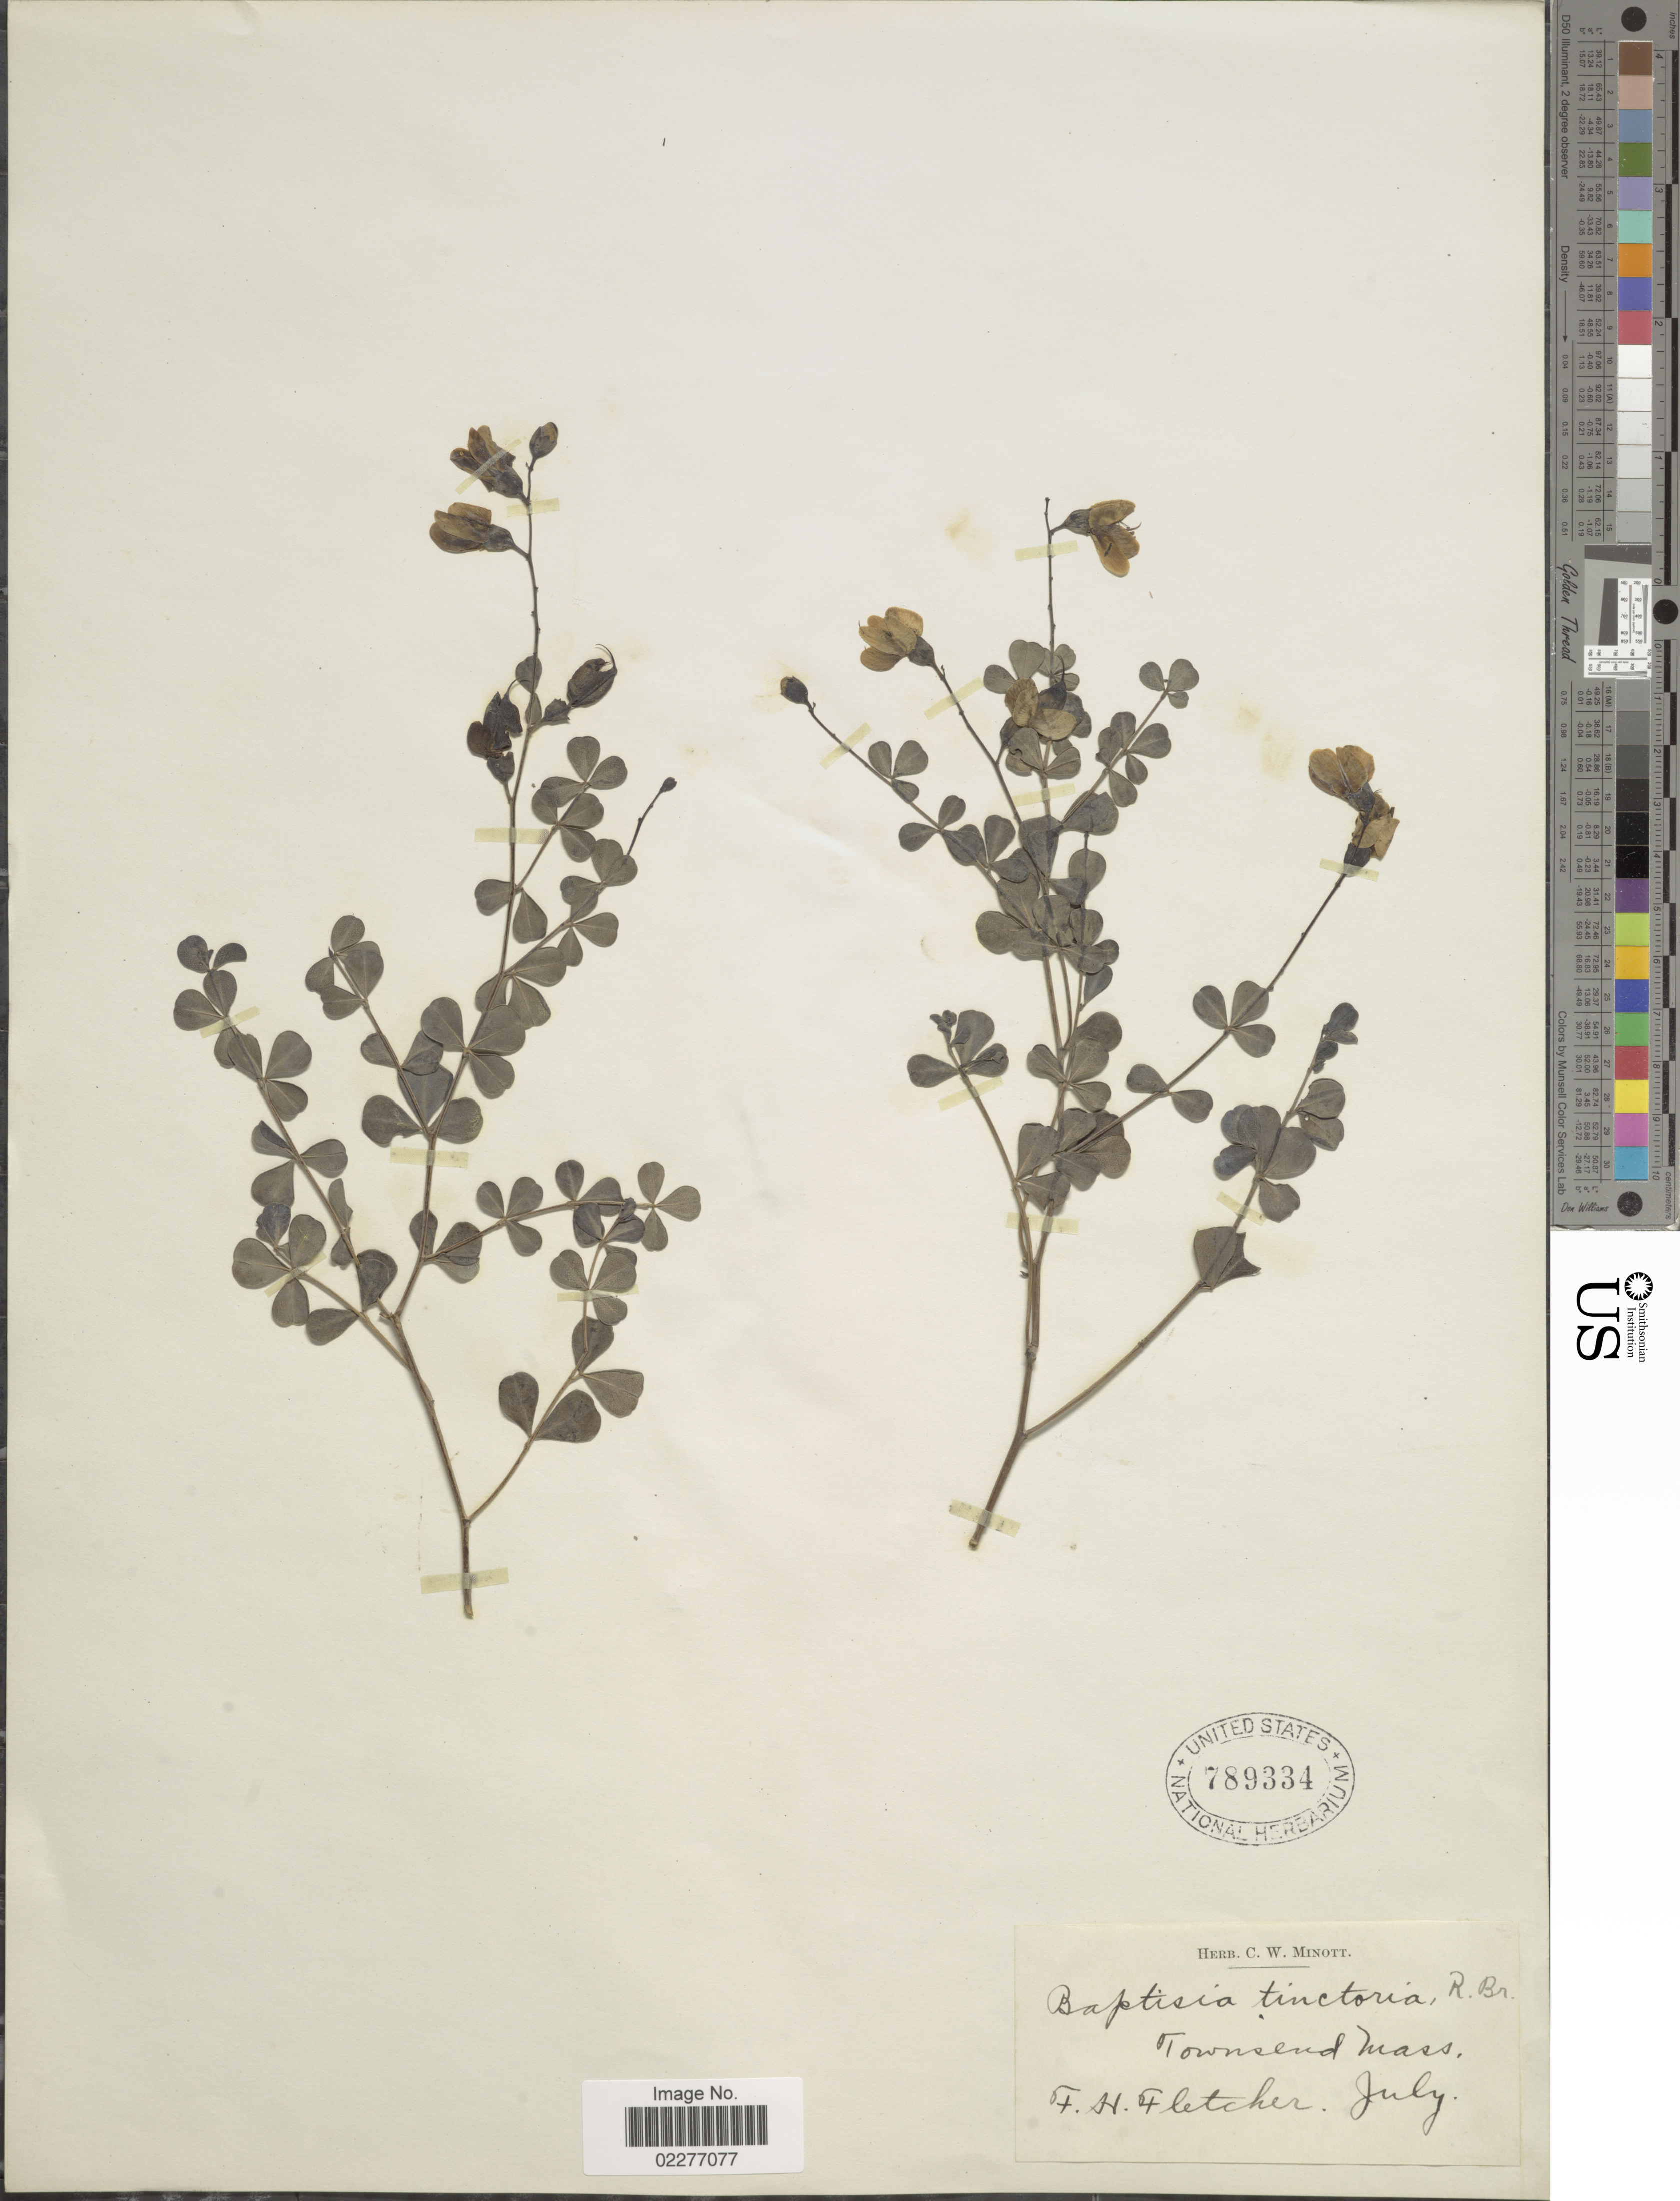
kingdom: Plantae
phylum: Tracheophyta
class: Magnoliopsida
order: Fabales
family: Fabaceae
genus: Baptisia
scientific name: Baptisia tinctoria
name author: (L.) R. Br.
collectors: F. Fletcher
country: United States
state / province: Massachusetts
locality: Townsend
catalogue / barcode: US 789334